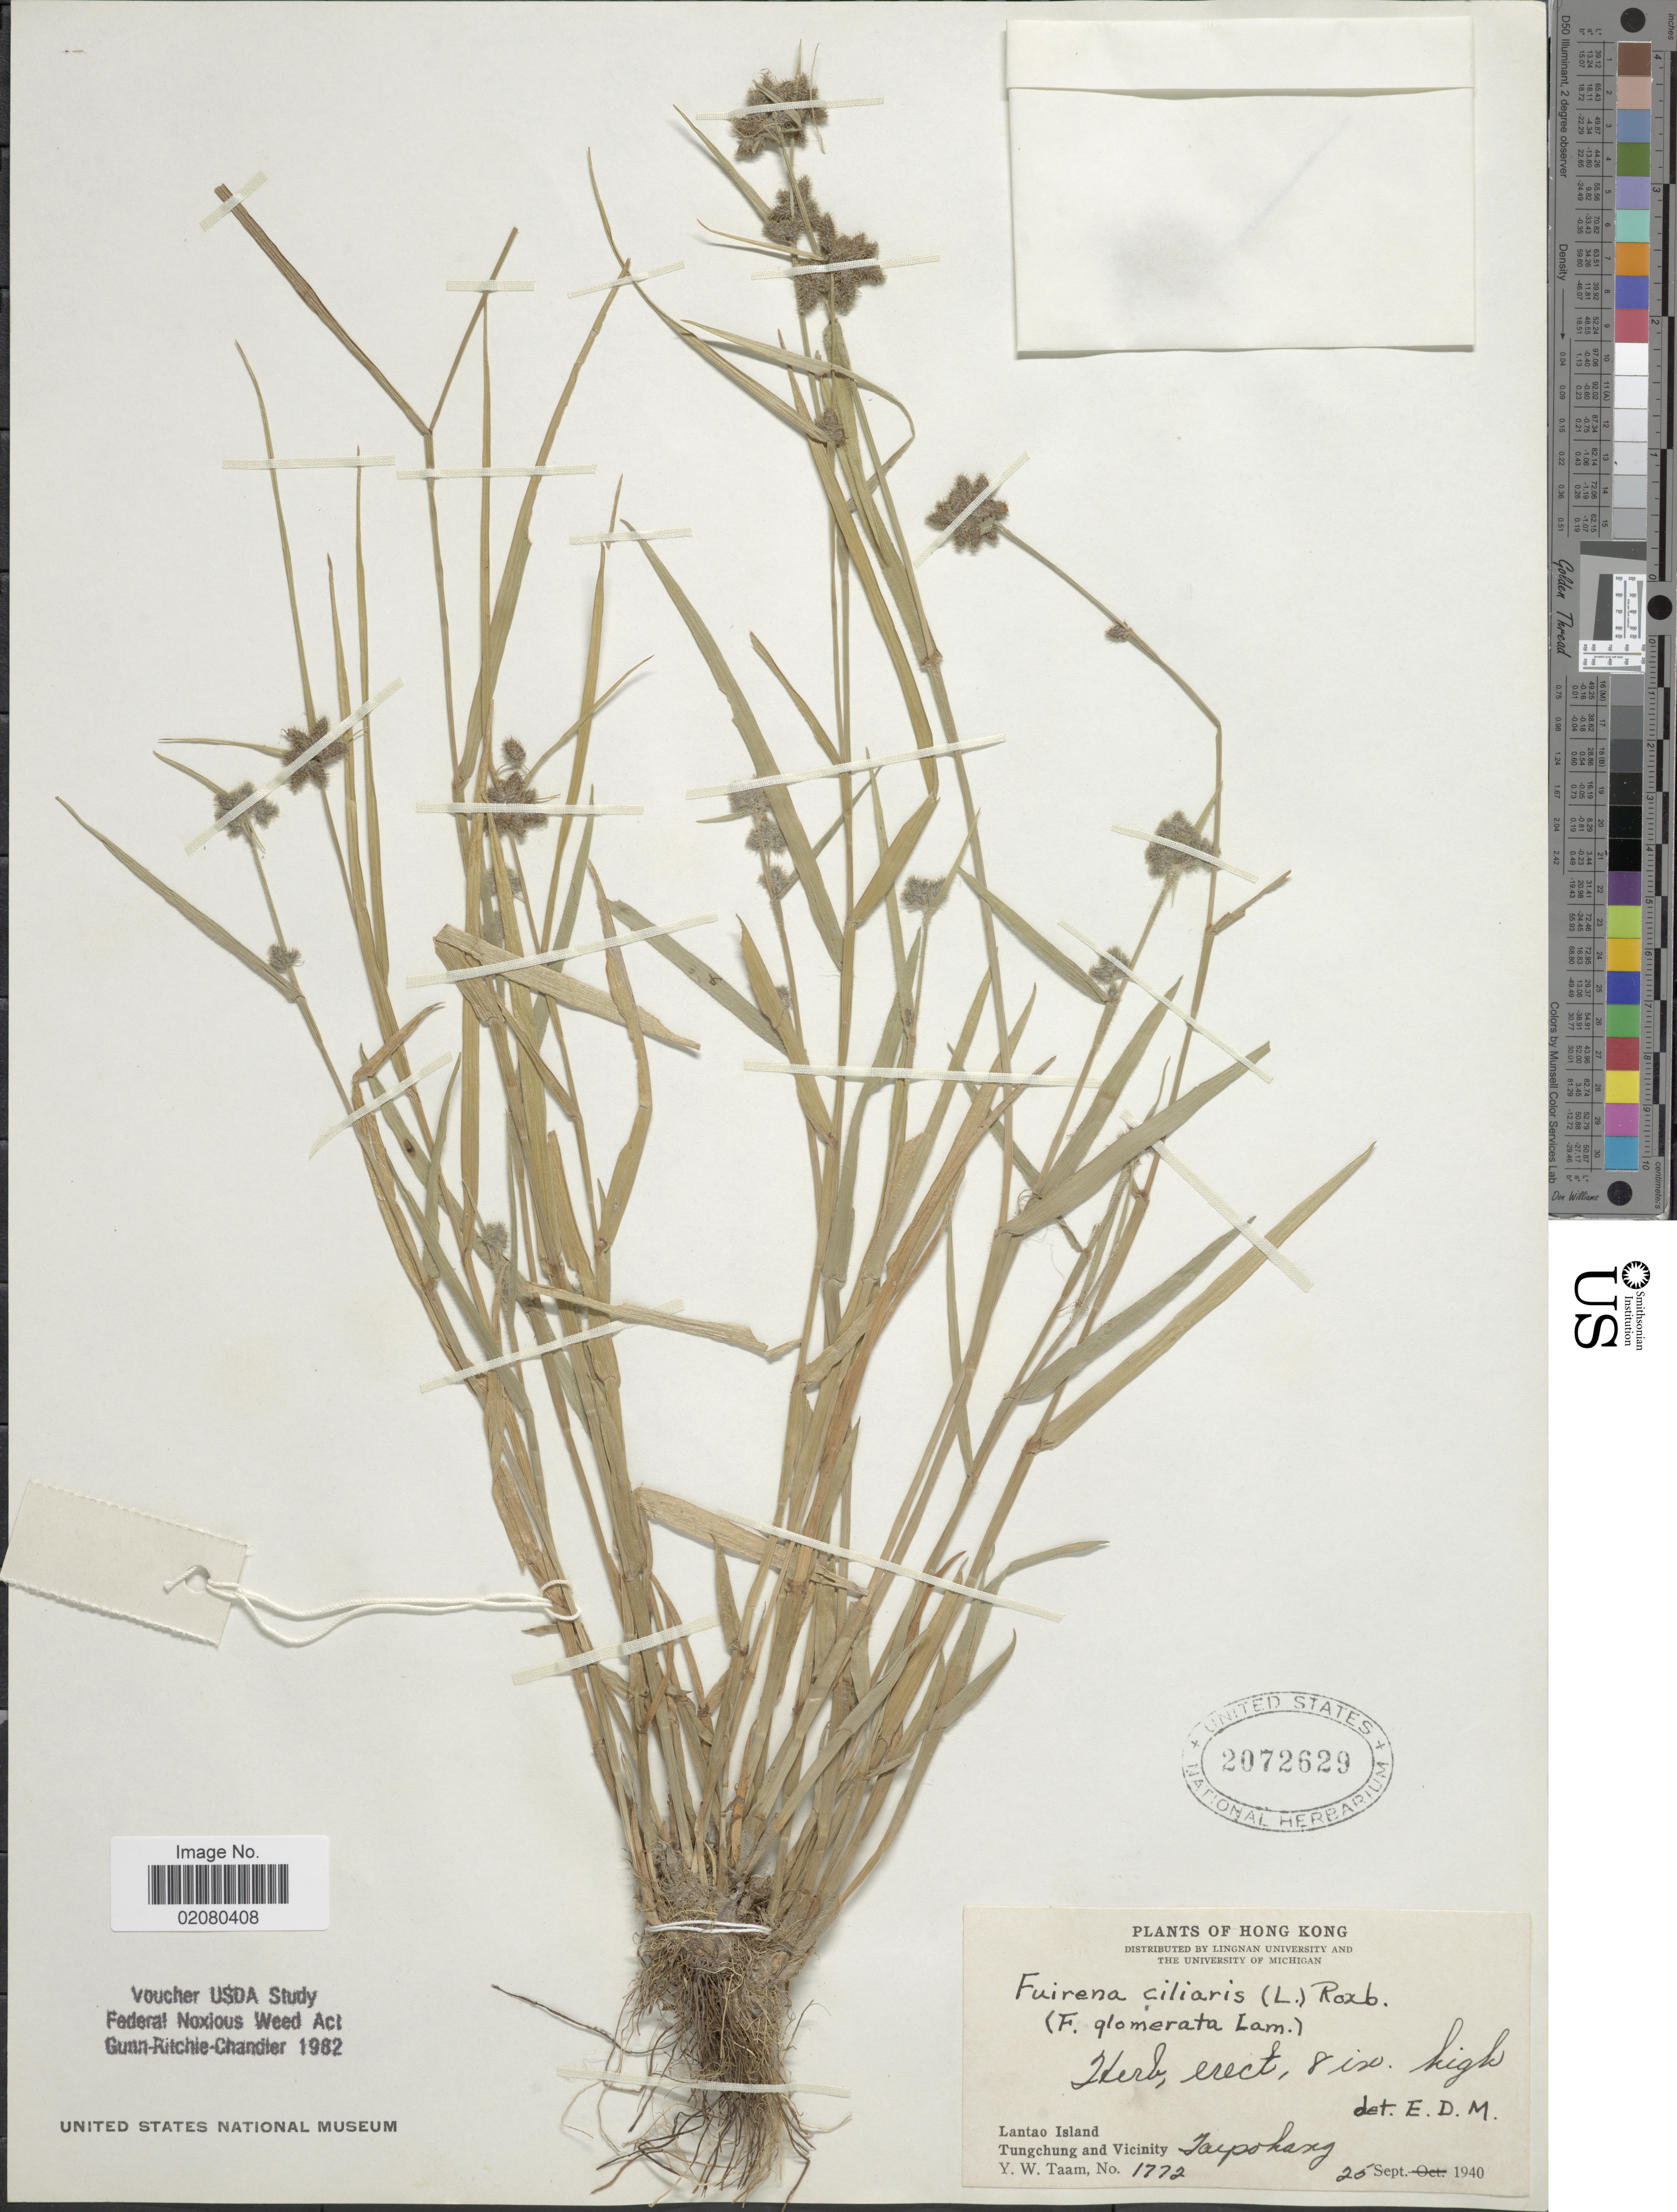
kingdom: Plantae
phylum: Tracheophyta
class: Liliopsida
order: Poales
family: Cyperaceae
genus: Fuirena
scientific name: Fuirena ciliaris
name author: (L.) Roxb.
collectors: Y. W. Taam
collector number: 1772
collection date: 1940-09-25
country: China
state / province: Hong Kong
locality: Lantao Island, Tungchung and Vicinity Jaysohaxy [interpreted].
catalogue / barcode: US 2072629